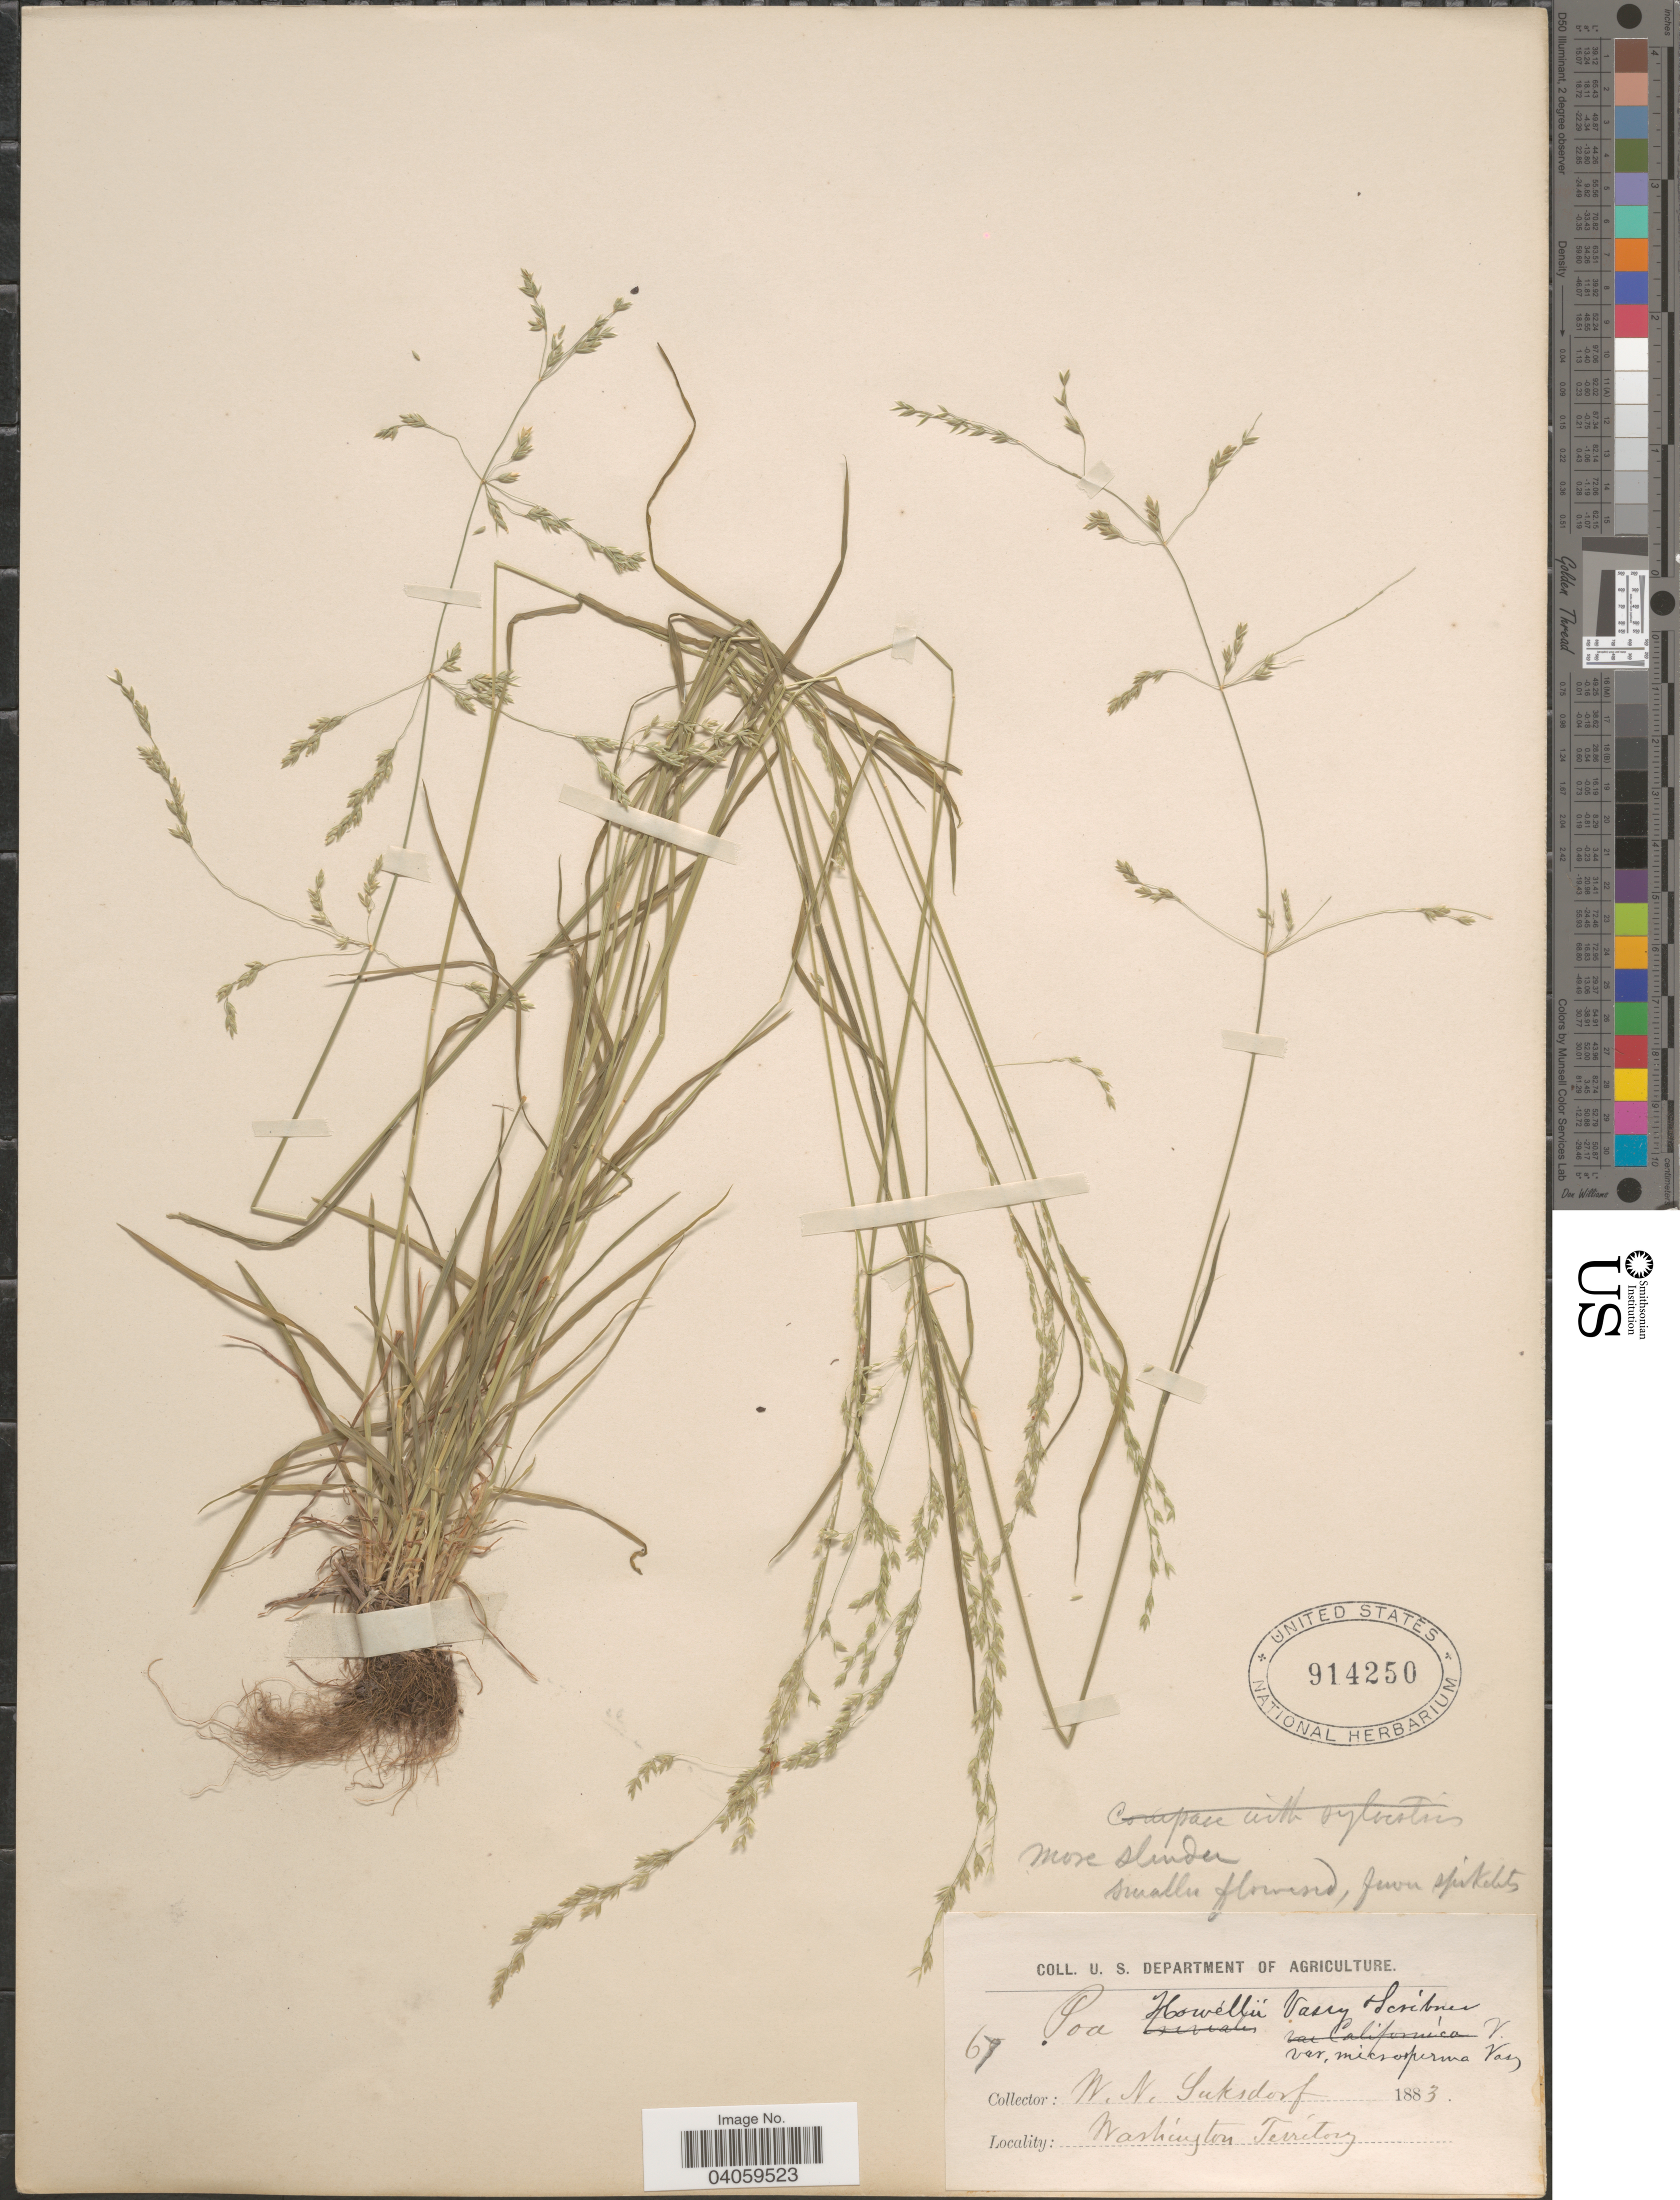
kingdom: Plantae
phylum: Tracheophyta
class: Liliopsida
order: Poales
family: Poaceae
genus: Poa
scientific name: Poa howellii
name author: Vasey & Scribn.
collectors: W. N. Suksdorf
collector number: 67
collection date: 1883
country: United States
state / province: Washington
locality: Washington Territory.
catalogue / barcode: US 914250